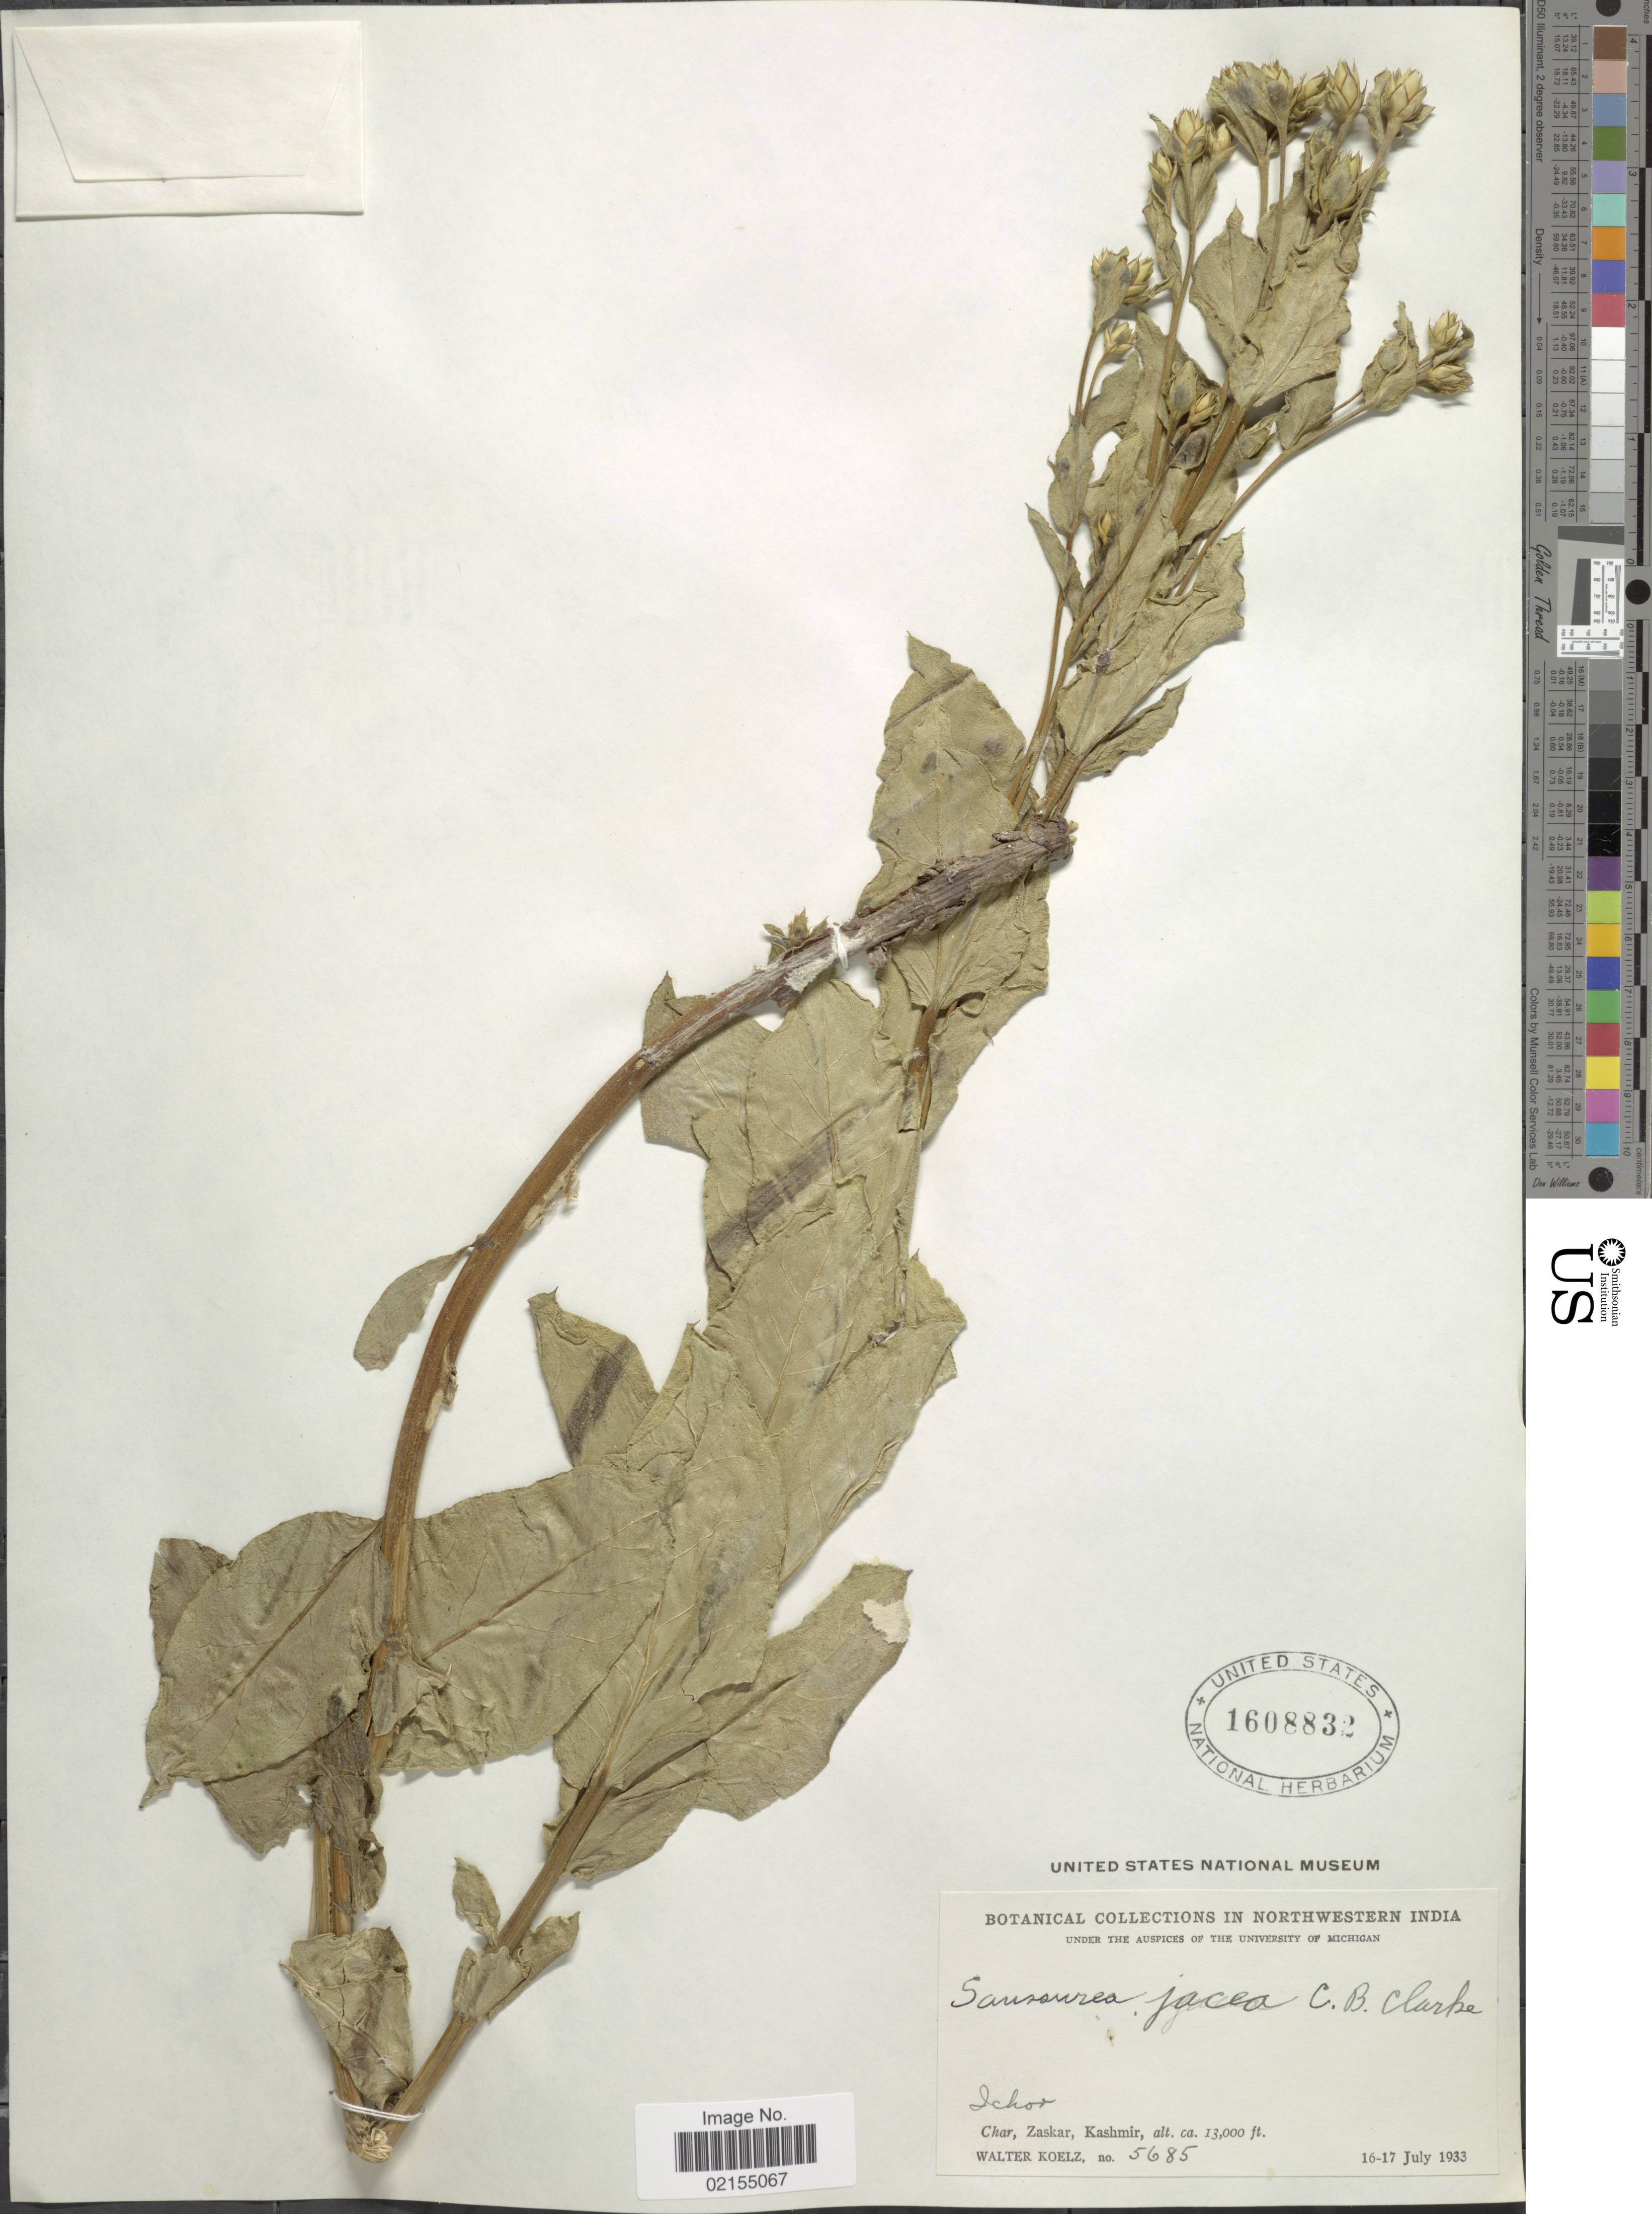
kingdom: Plantae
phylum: Tracheophyta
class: Magnoliopsida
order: Asterales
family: Asteraceae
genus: Saussurea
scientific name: Saussurea jacea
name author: (Klotzsch) C.B. Clarke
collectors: W. N. Koelz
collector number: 5685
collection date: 1933-07-16/1933-07-17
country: India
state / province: Jammu and Kashmir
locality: In Northwestern India, Ichov, Char, Zaskar, Kashmir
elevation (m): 3962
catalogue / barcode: US 1608832